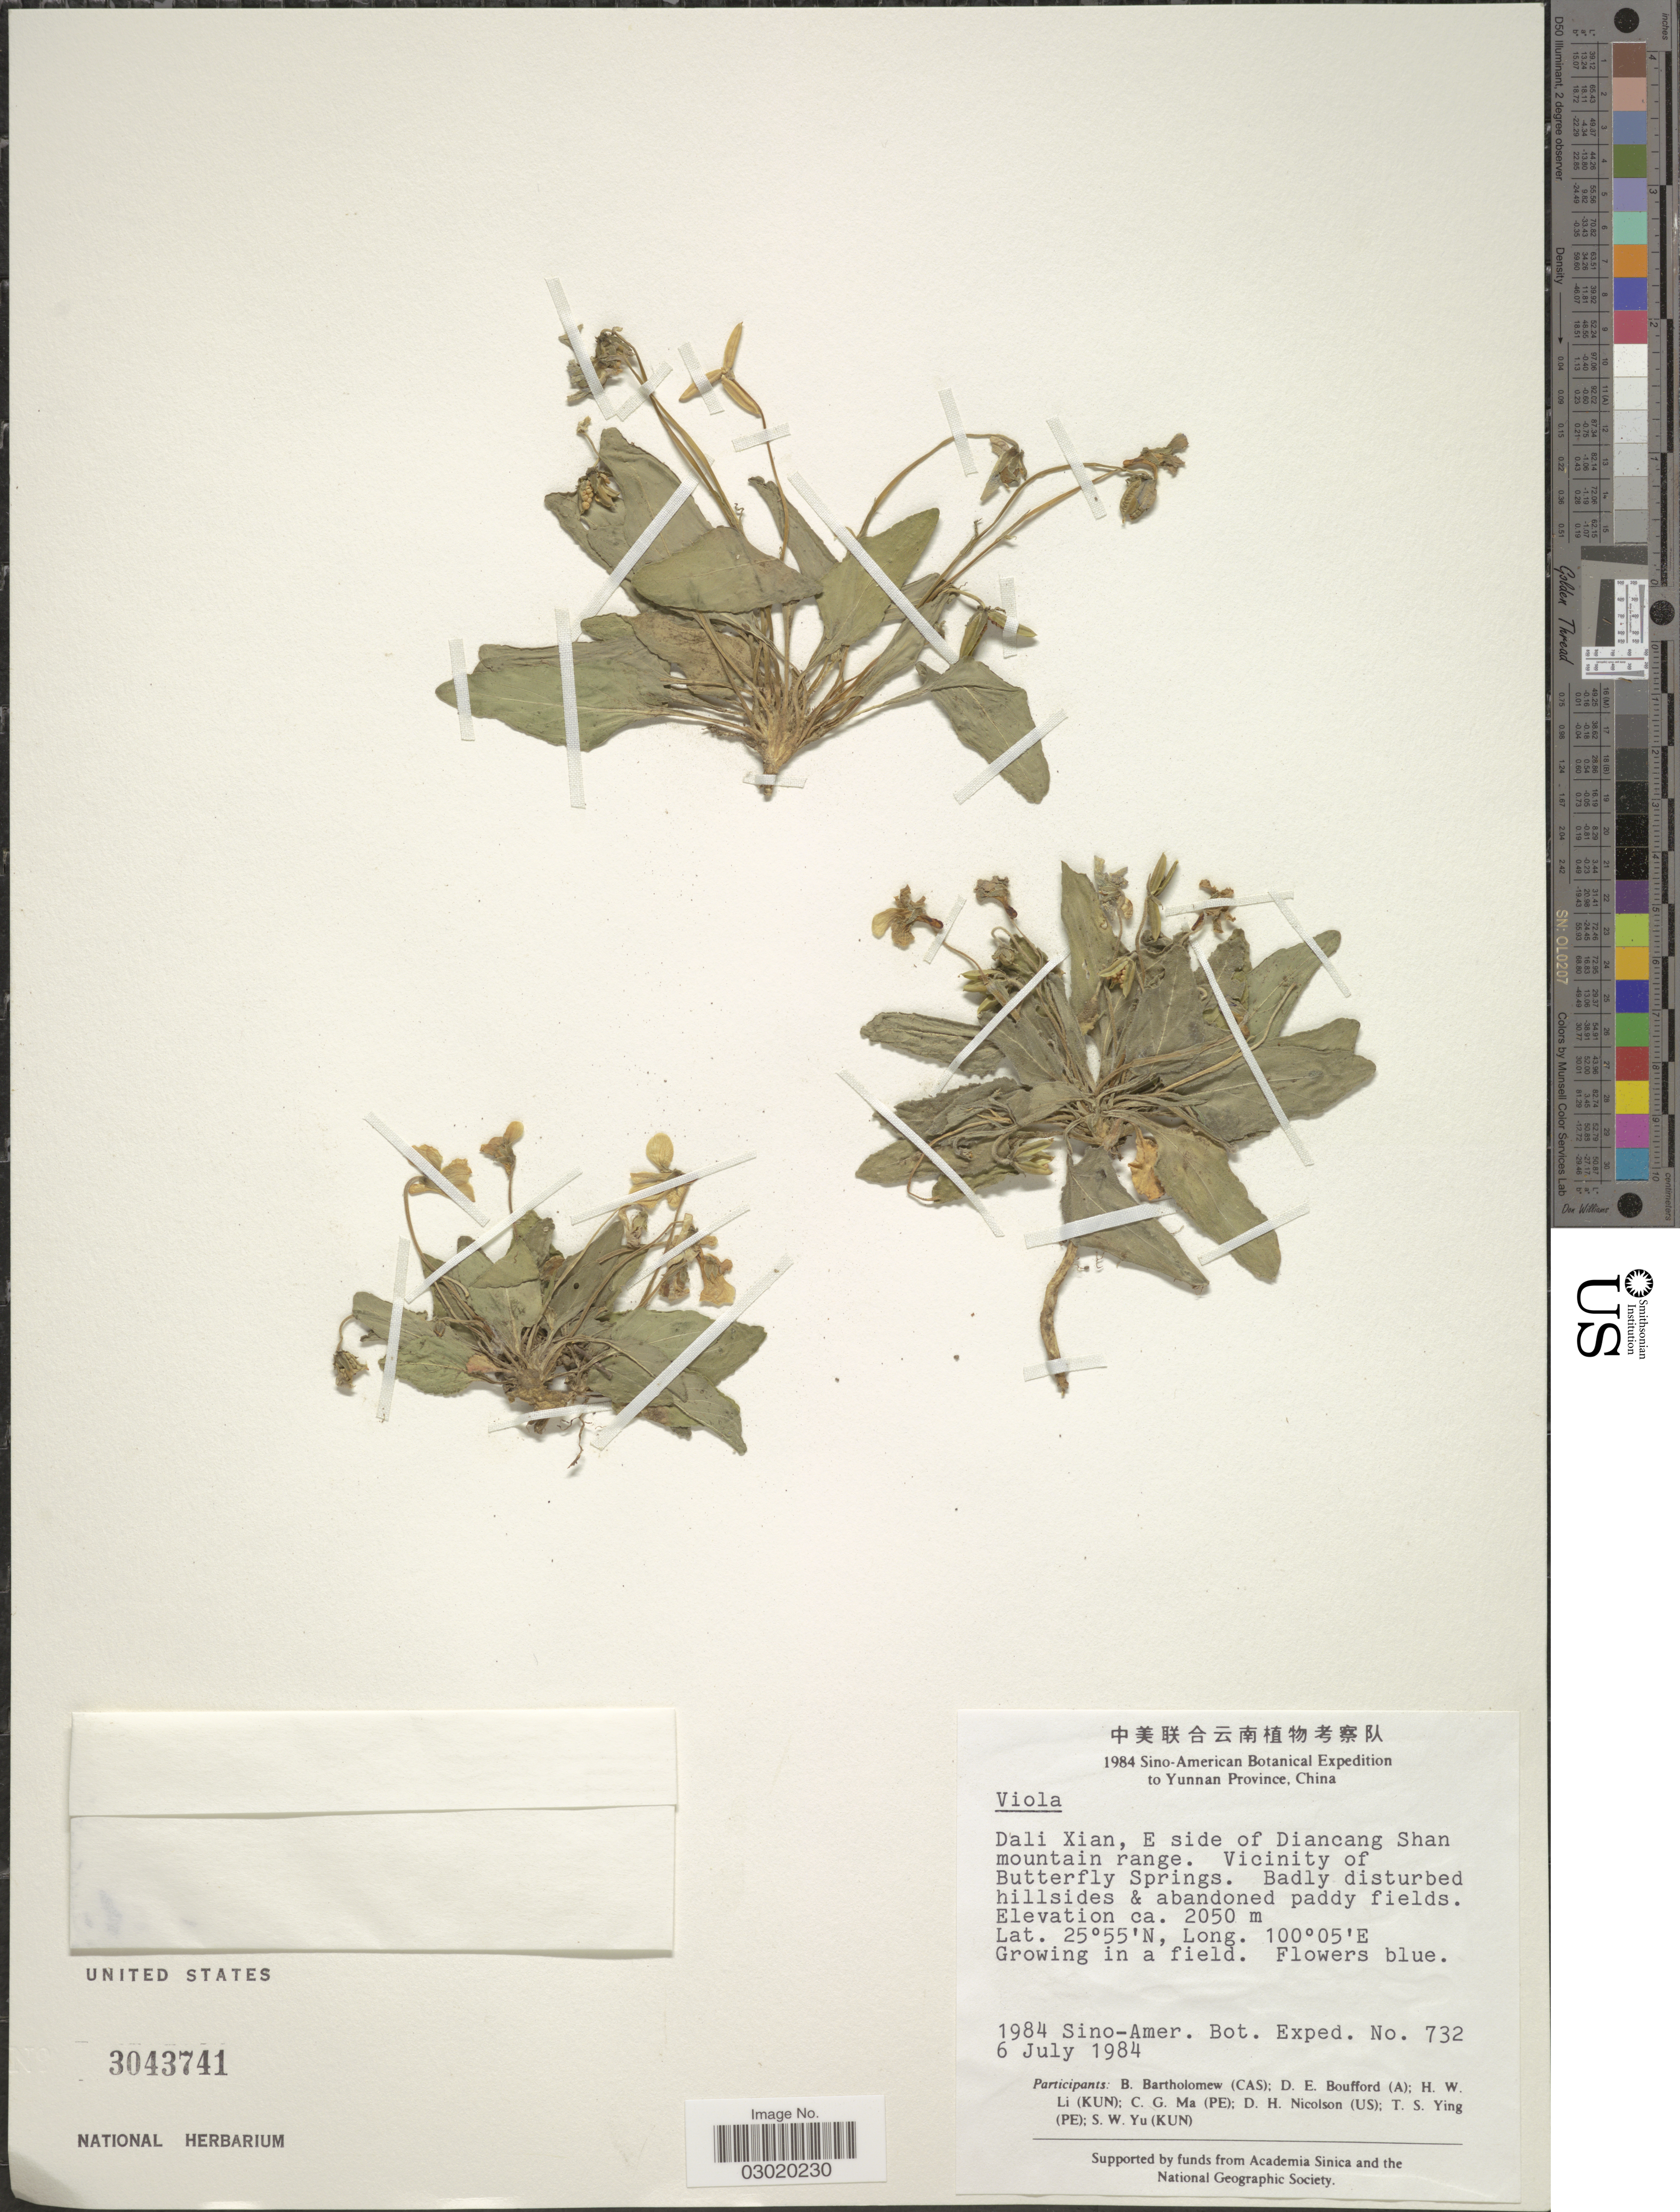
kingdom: Plantae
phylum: Tracheophyta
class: Magnoliopsida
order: Malpighiales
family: Violaceae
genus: Viola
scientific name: Viola sp.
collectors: Sino-Amer. Bot. Exped. 1984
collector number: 732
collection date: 1984-07-06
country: China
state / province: Yunnan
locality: Dali Xian, E side of Diancang Shan mountain range, Vicinity of Butterfly Springs.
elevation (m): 2050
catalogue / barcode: US 3043741